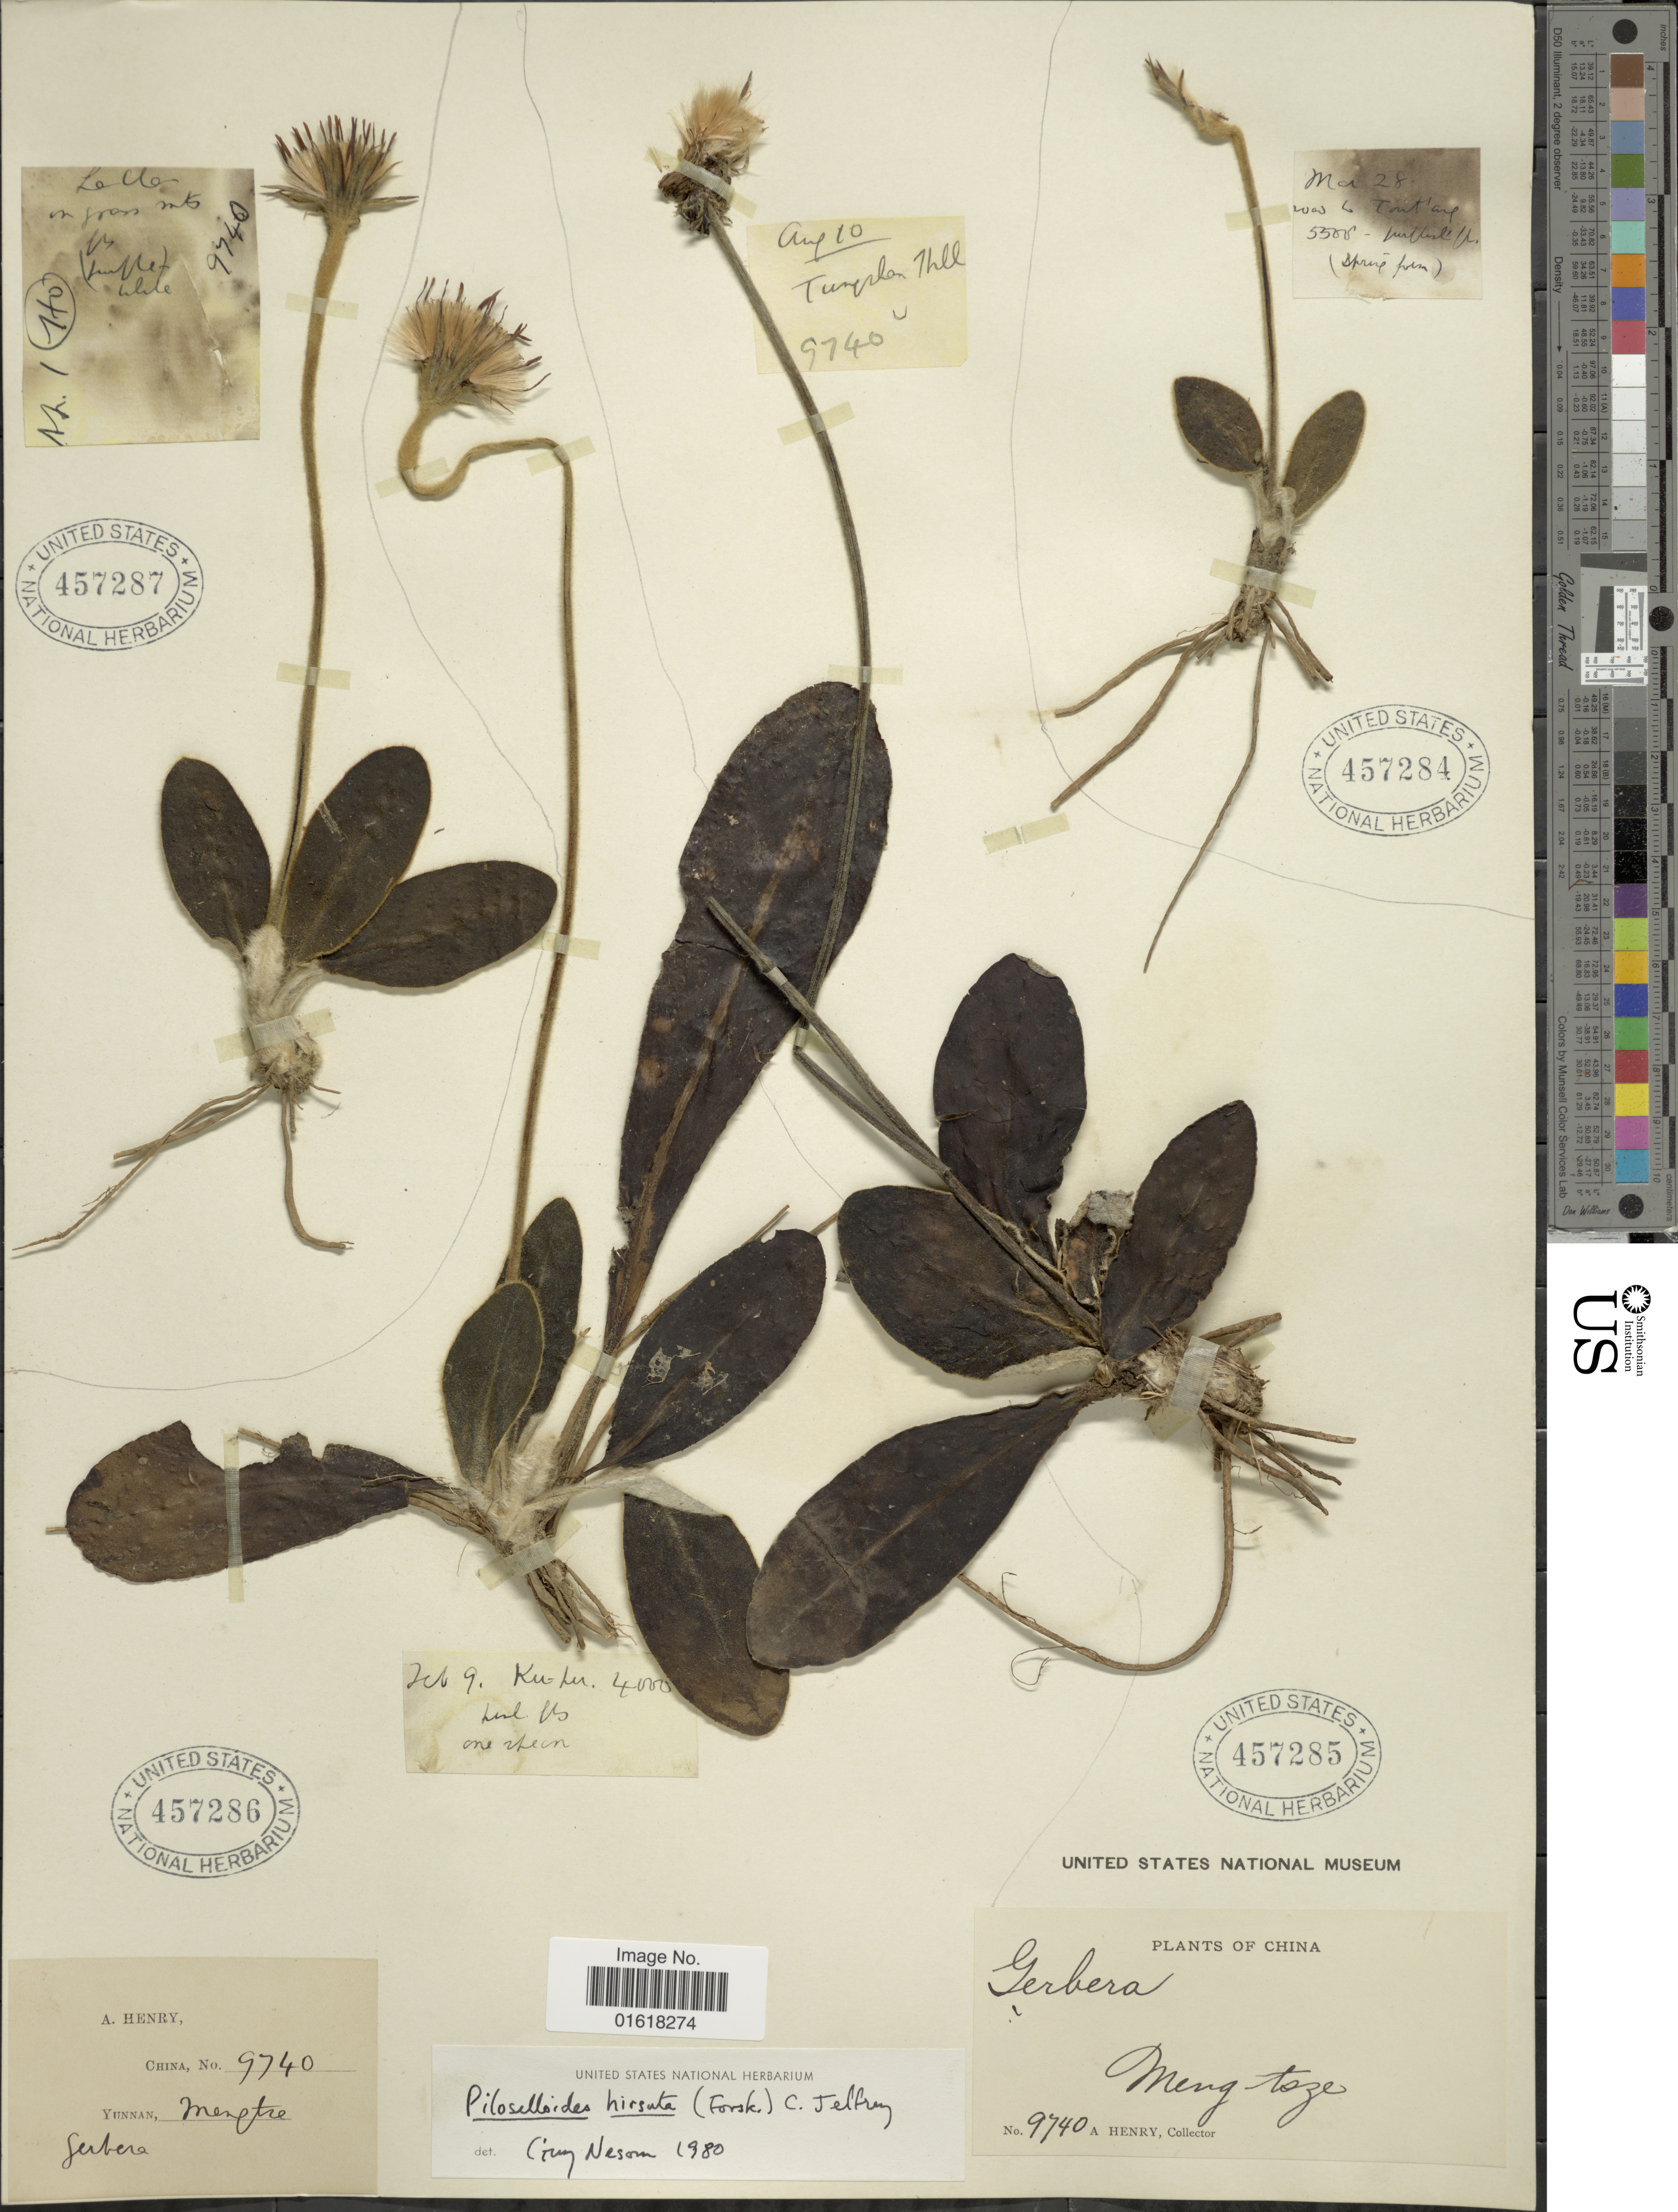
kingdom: Plantae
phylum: Tracheophyta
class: Magnoliopsida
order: Asterales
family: Asteraceae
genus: Piloselloides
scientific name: Piloselloides hirsuta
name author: (Forssk.) C. Jeffrey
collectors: A. Henry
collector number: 9740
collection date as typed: Transcribed d/m/y: /2/9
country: China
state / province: Yunnan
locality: Mengtze. Ku-her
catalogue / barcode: US 457286-4